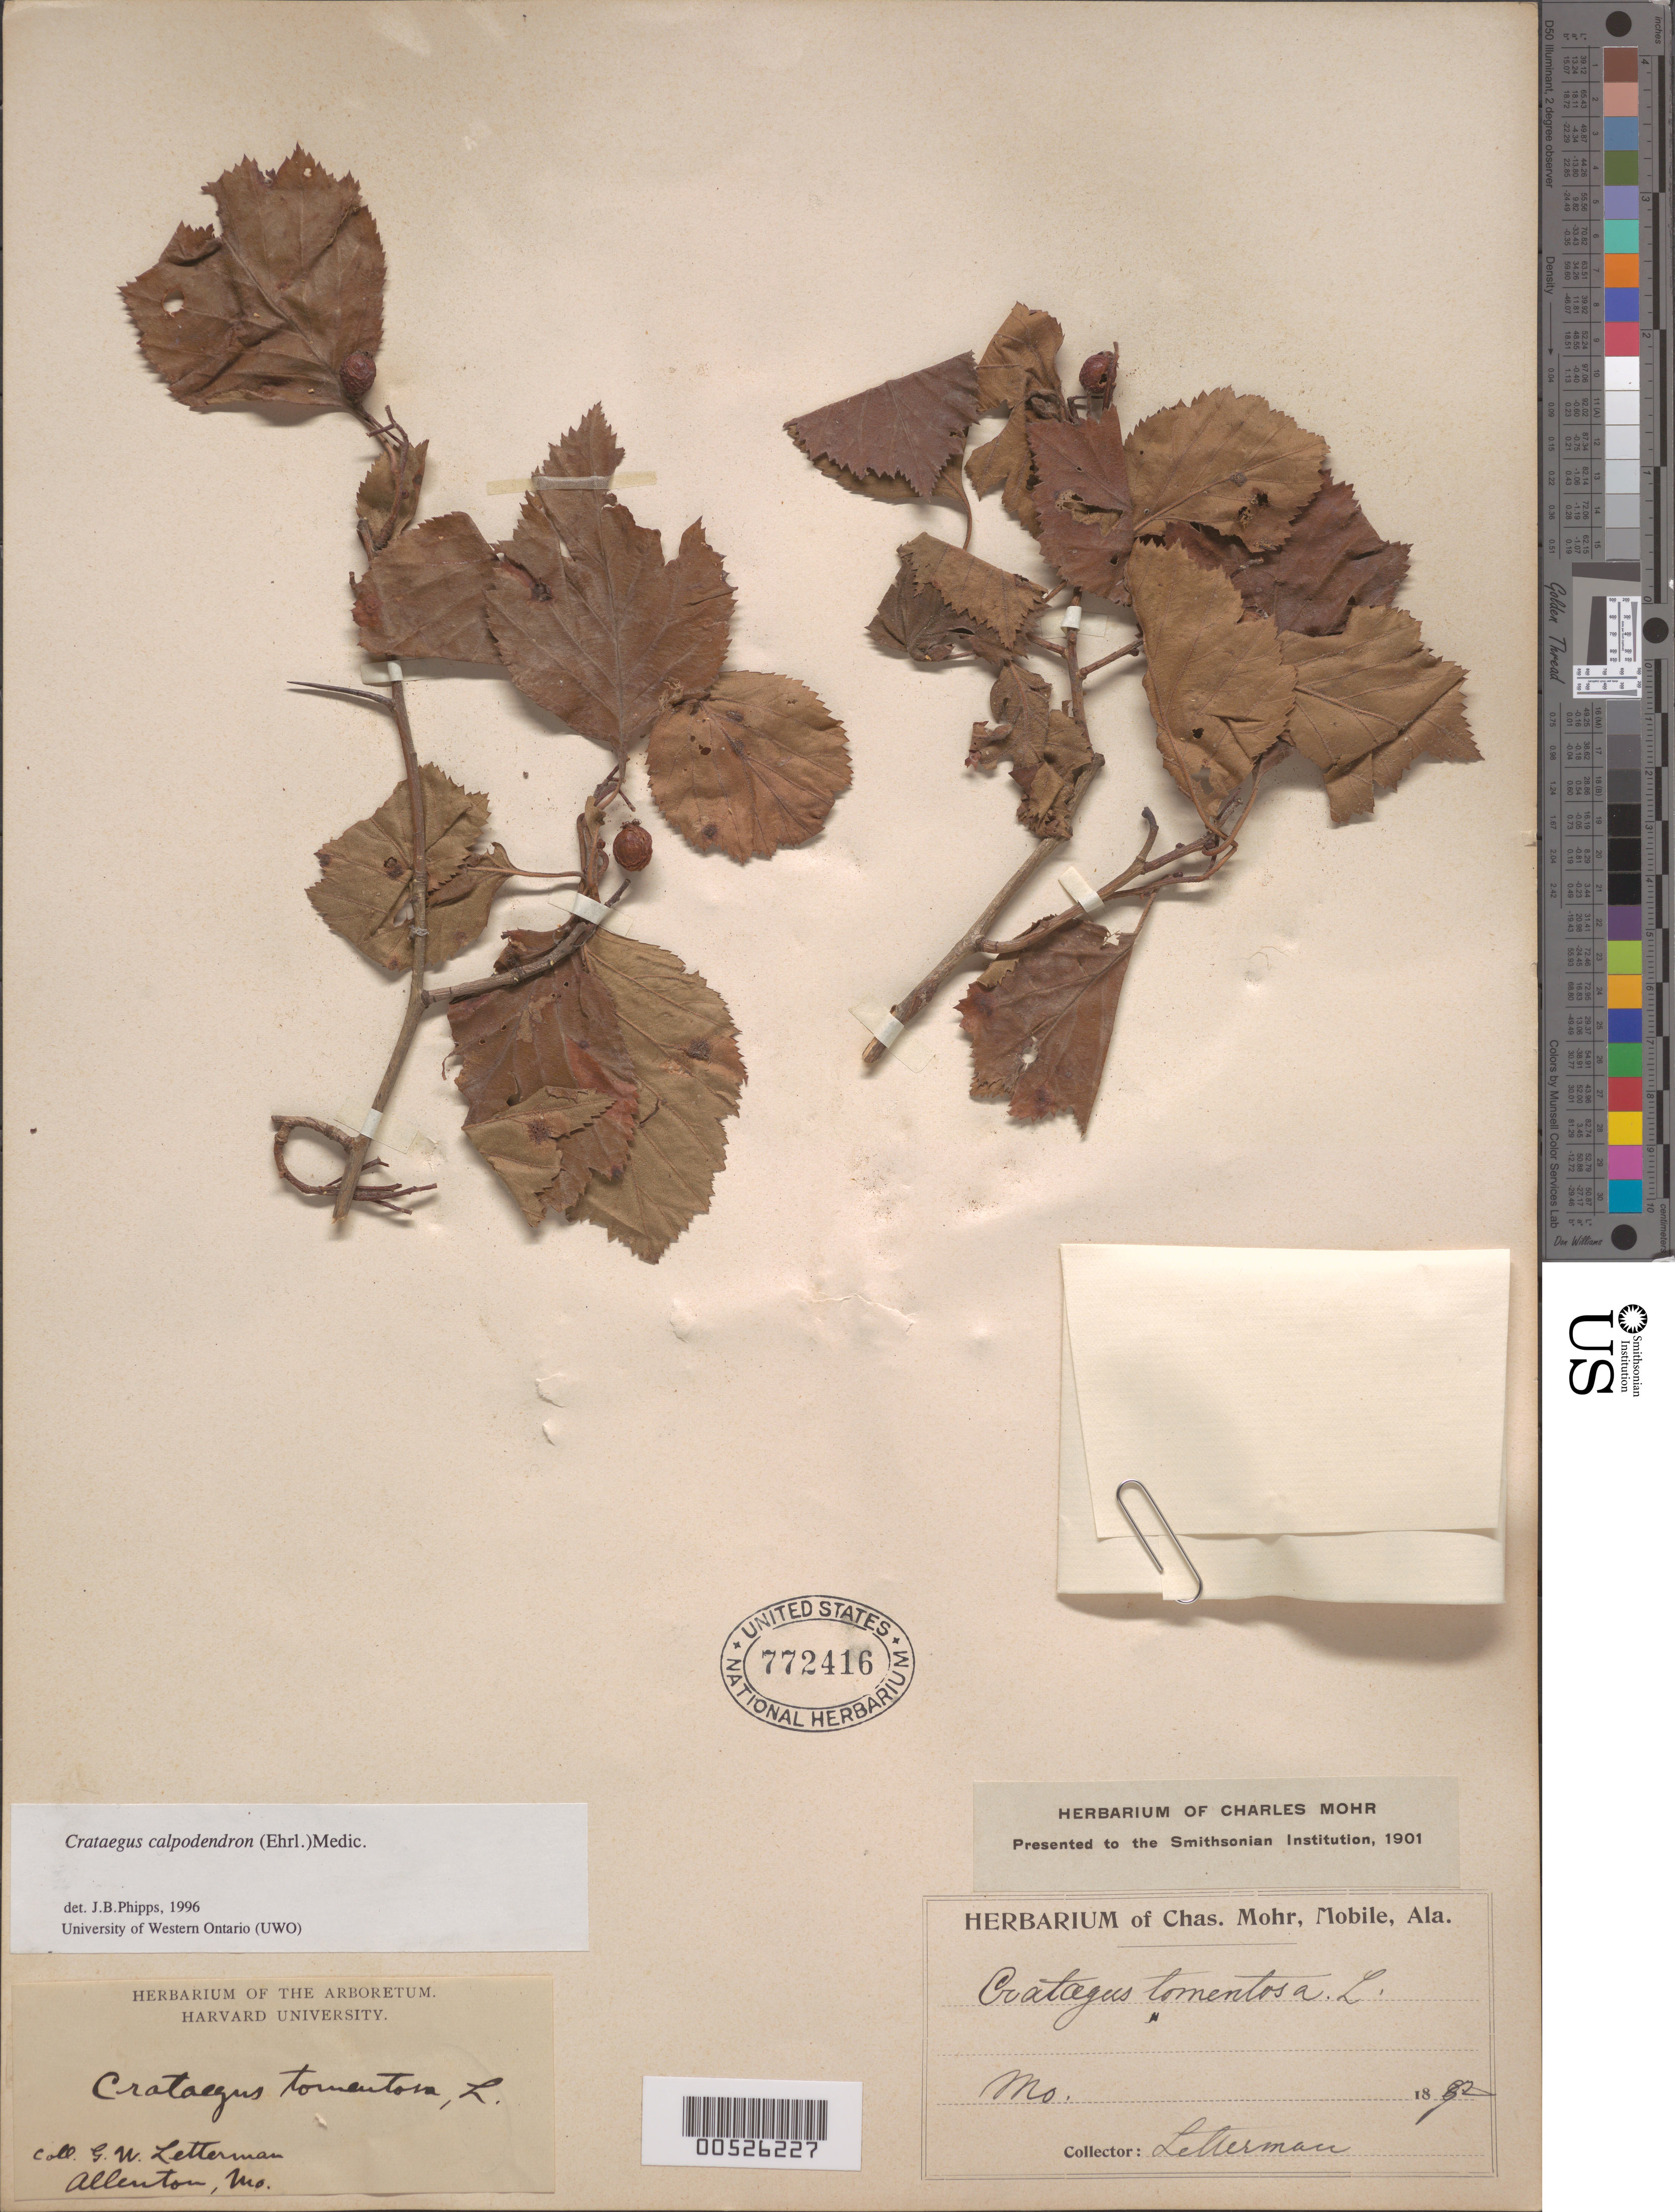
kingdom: Plantae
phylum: Tracheophyta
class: Magnoliopsida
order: Rosales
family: Rosaceae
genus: Crataegus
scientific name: Crataegus calpodendron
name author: (Ehrh.) Medik.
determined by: Phipps, James B., (UWO), University of Western Ontario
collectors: G. W. Letterman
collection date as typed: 1882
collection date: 1882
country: United States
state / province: Missouri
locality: Allentown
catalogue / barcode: US 772416